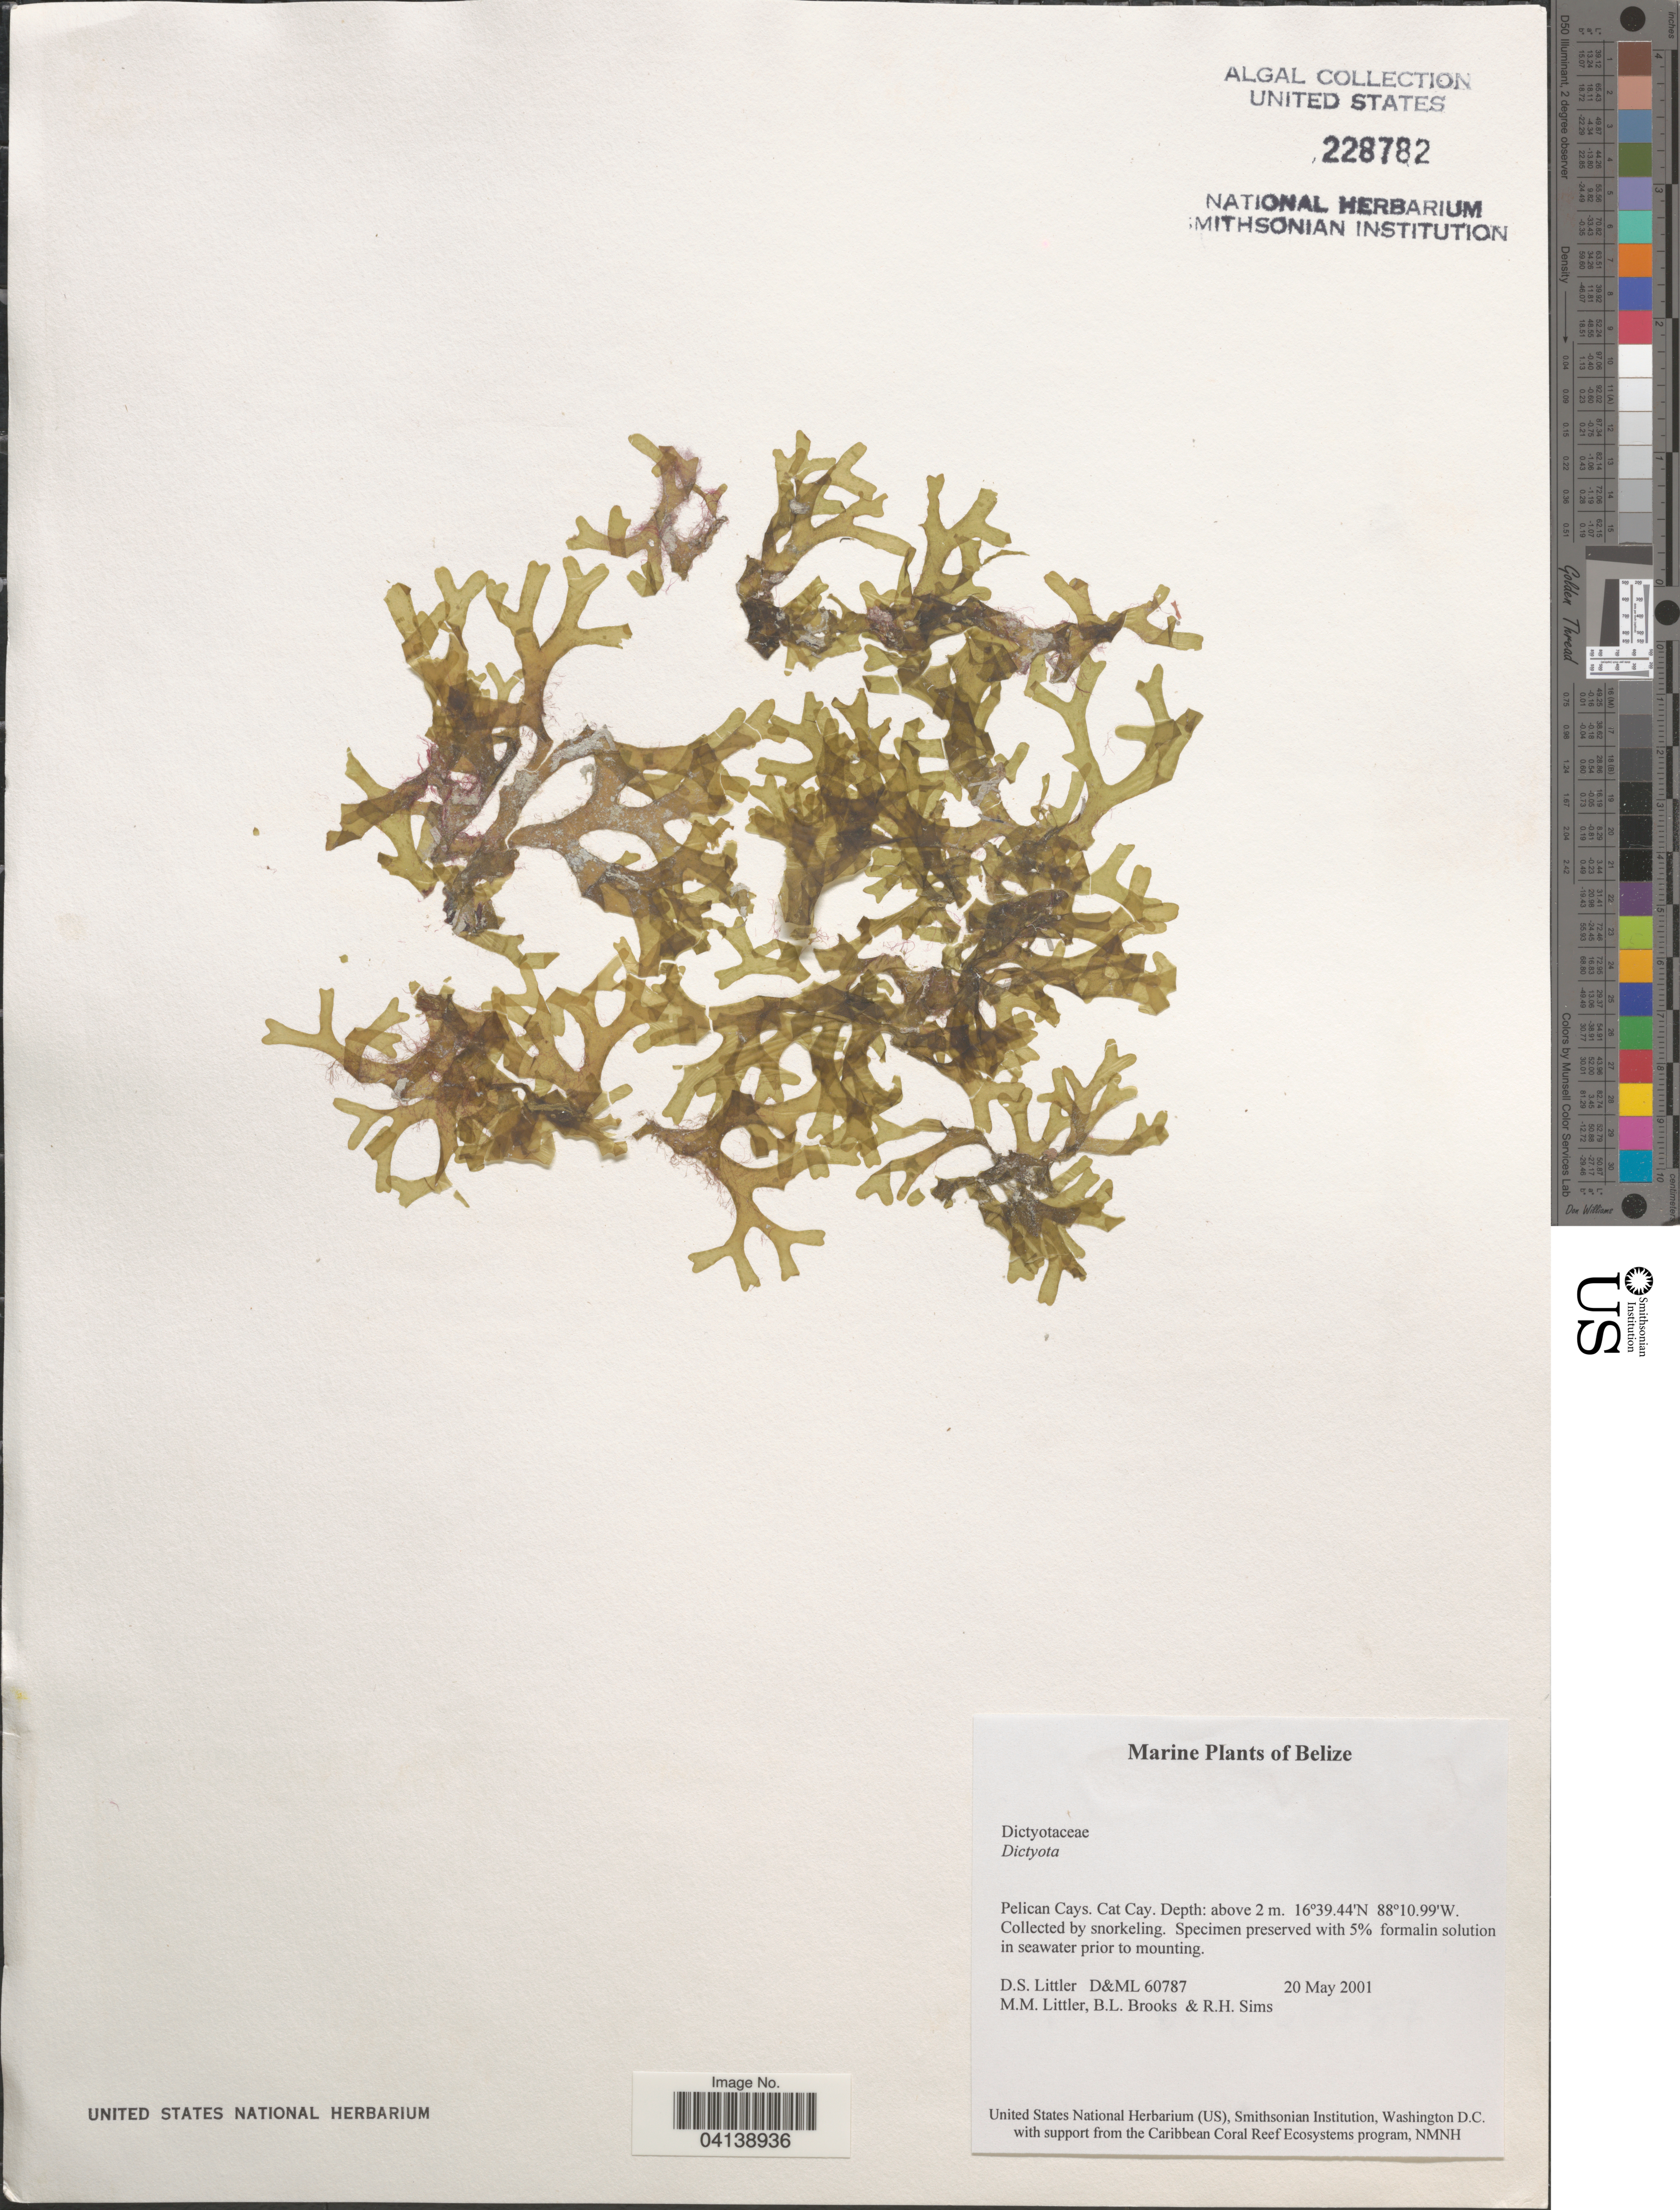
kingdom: Chromista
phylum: Ochrophyta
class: Phaeophyceae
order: Dictyotales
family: Dictyotaceae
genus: Dictyota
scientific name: Dictyota sp.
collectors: D. S. Littler, B. Brooks & R. H. Sims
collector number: D&ML 60787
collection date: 2001-05-20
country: Belize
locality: Pelican Cays. Cat Cay.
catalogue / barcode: US 228782